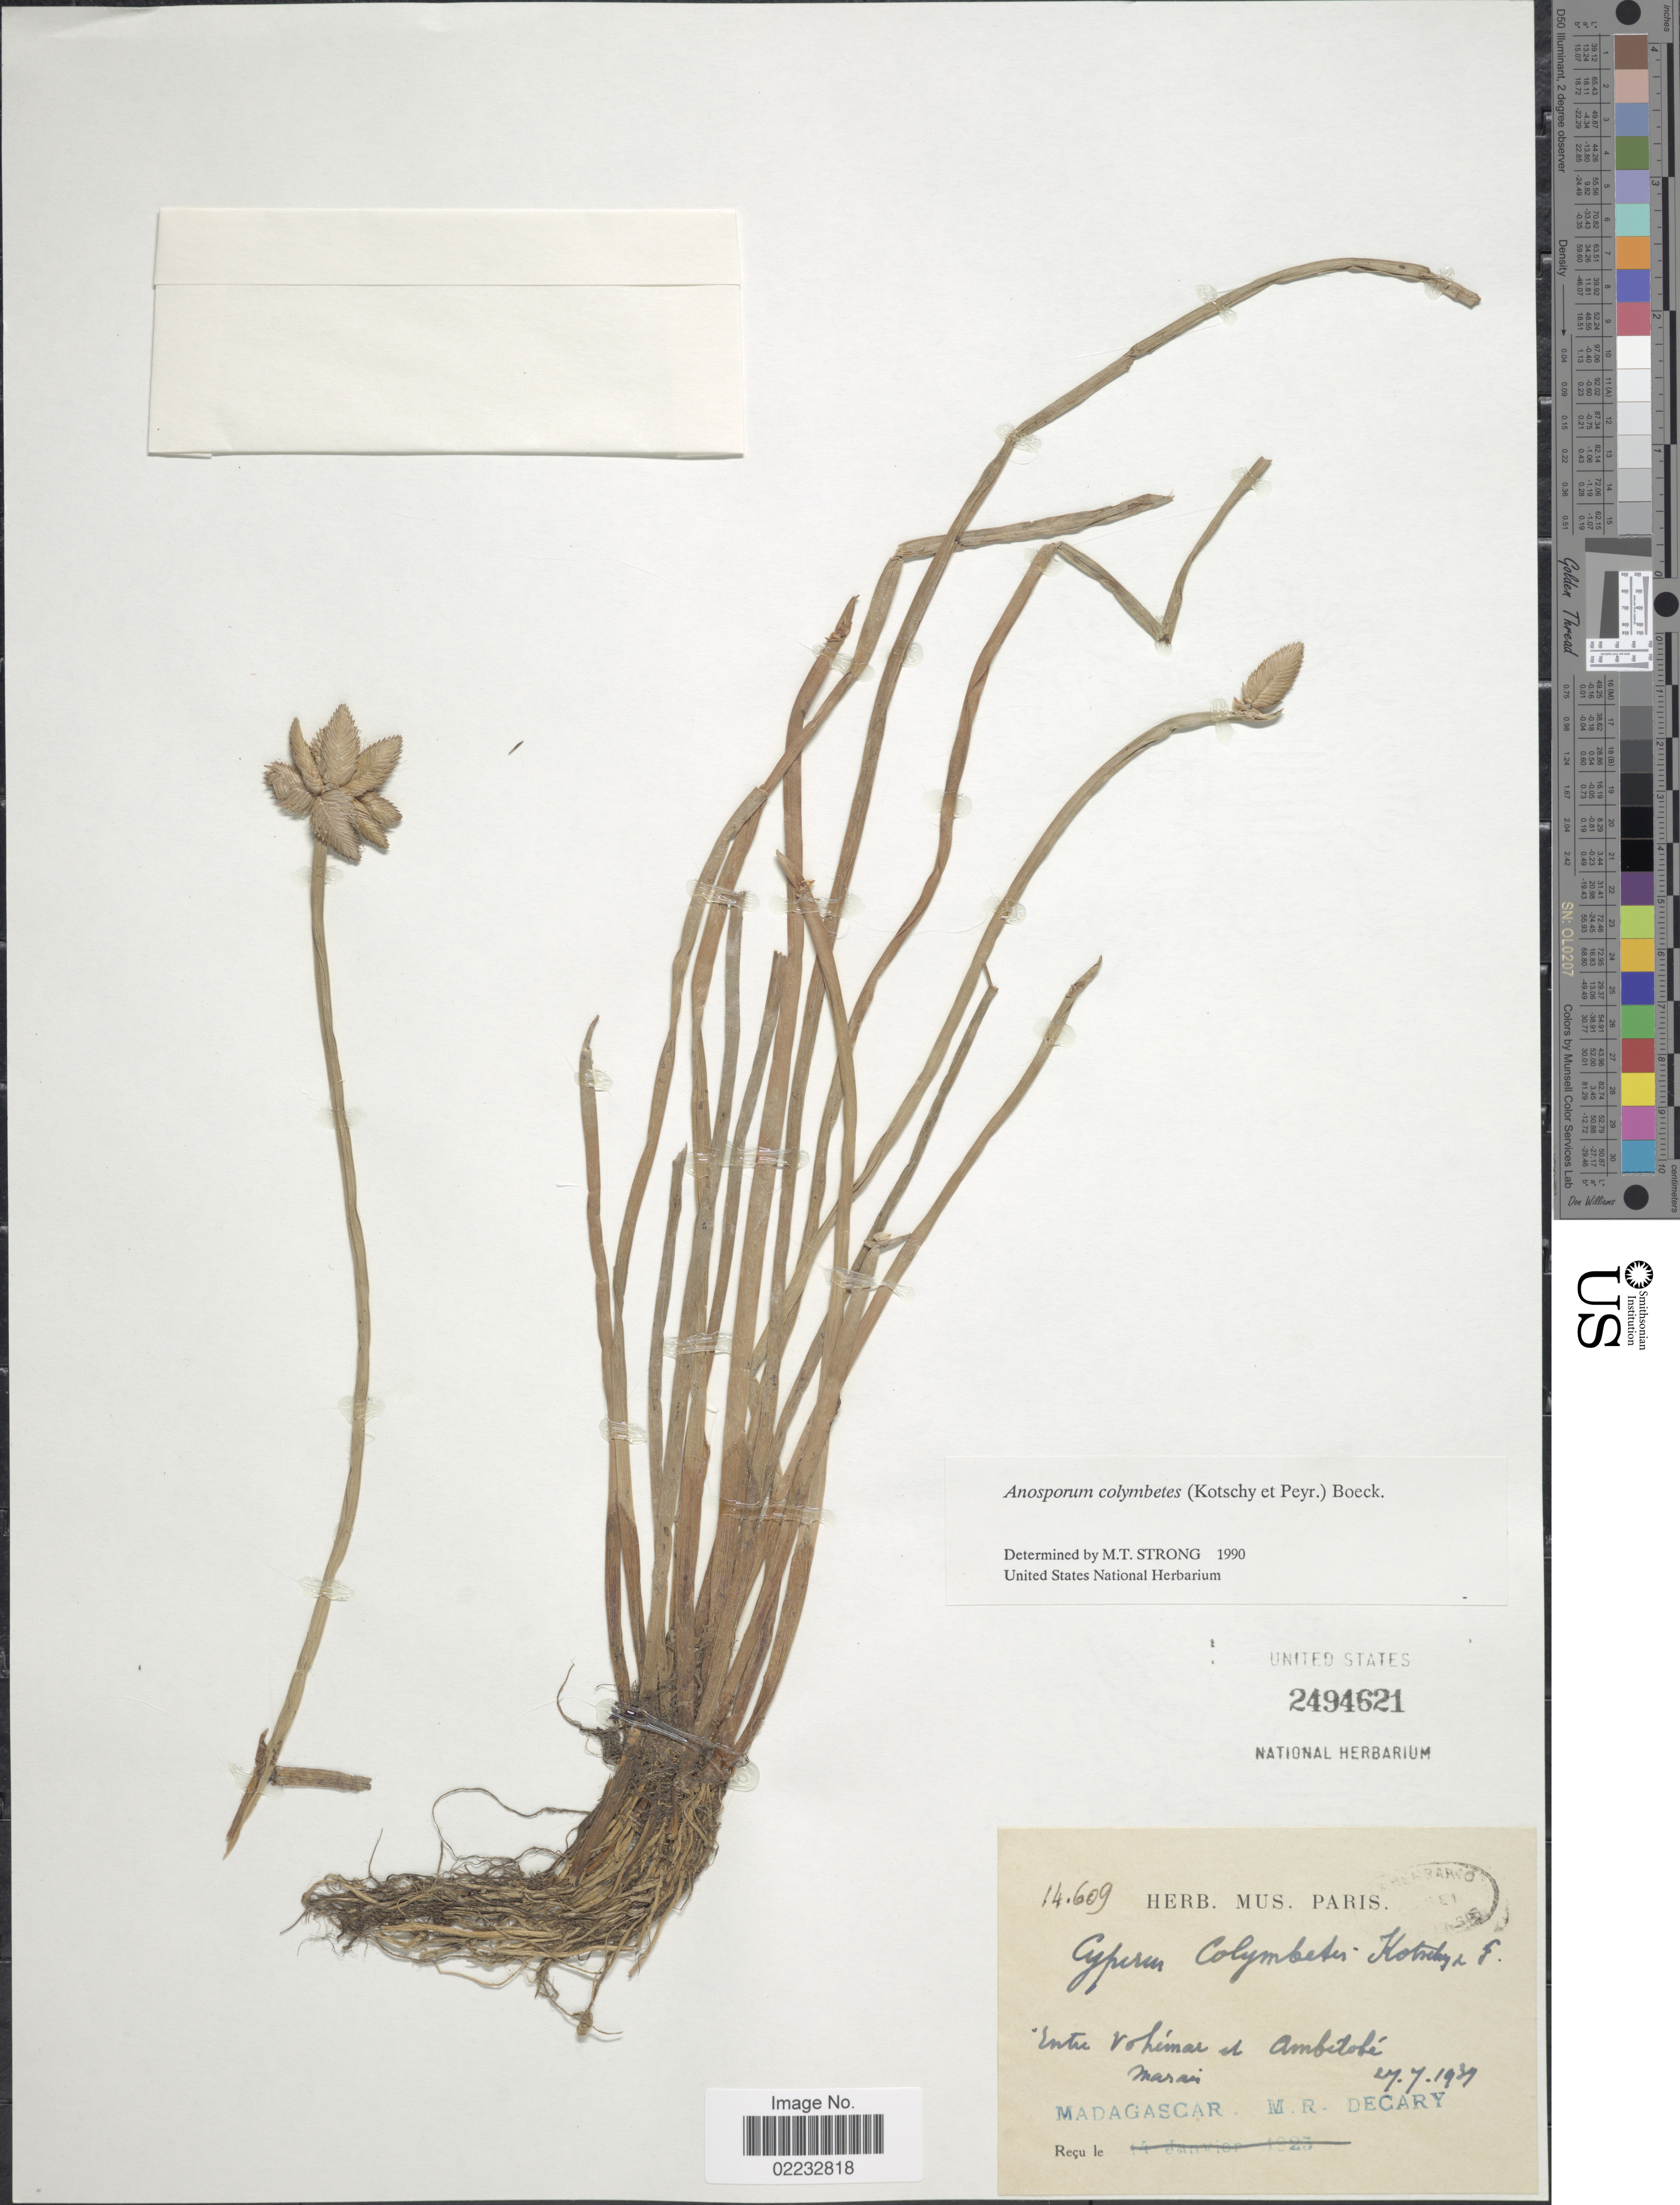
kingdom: Plantae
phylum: Tracheophyta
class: Liliopsida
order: Poales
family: Cyperaceae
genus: Cyperus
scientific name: Cyperus colymbetes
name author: Kotschy & Peyr.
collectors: R. Decary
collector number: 14609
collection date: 1939-07-27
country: Madagascar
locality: Entre Vohemar et Ambilobe, marais [between Vohemar and Ambilobe, swamps]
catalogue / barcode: US 2494621